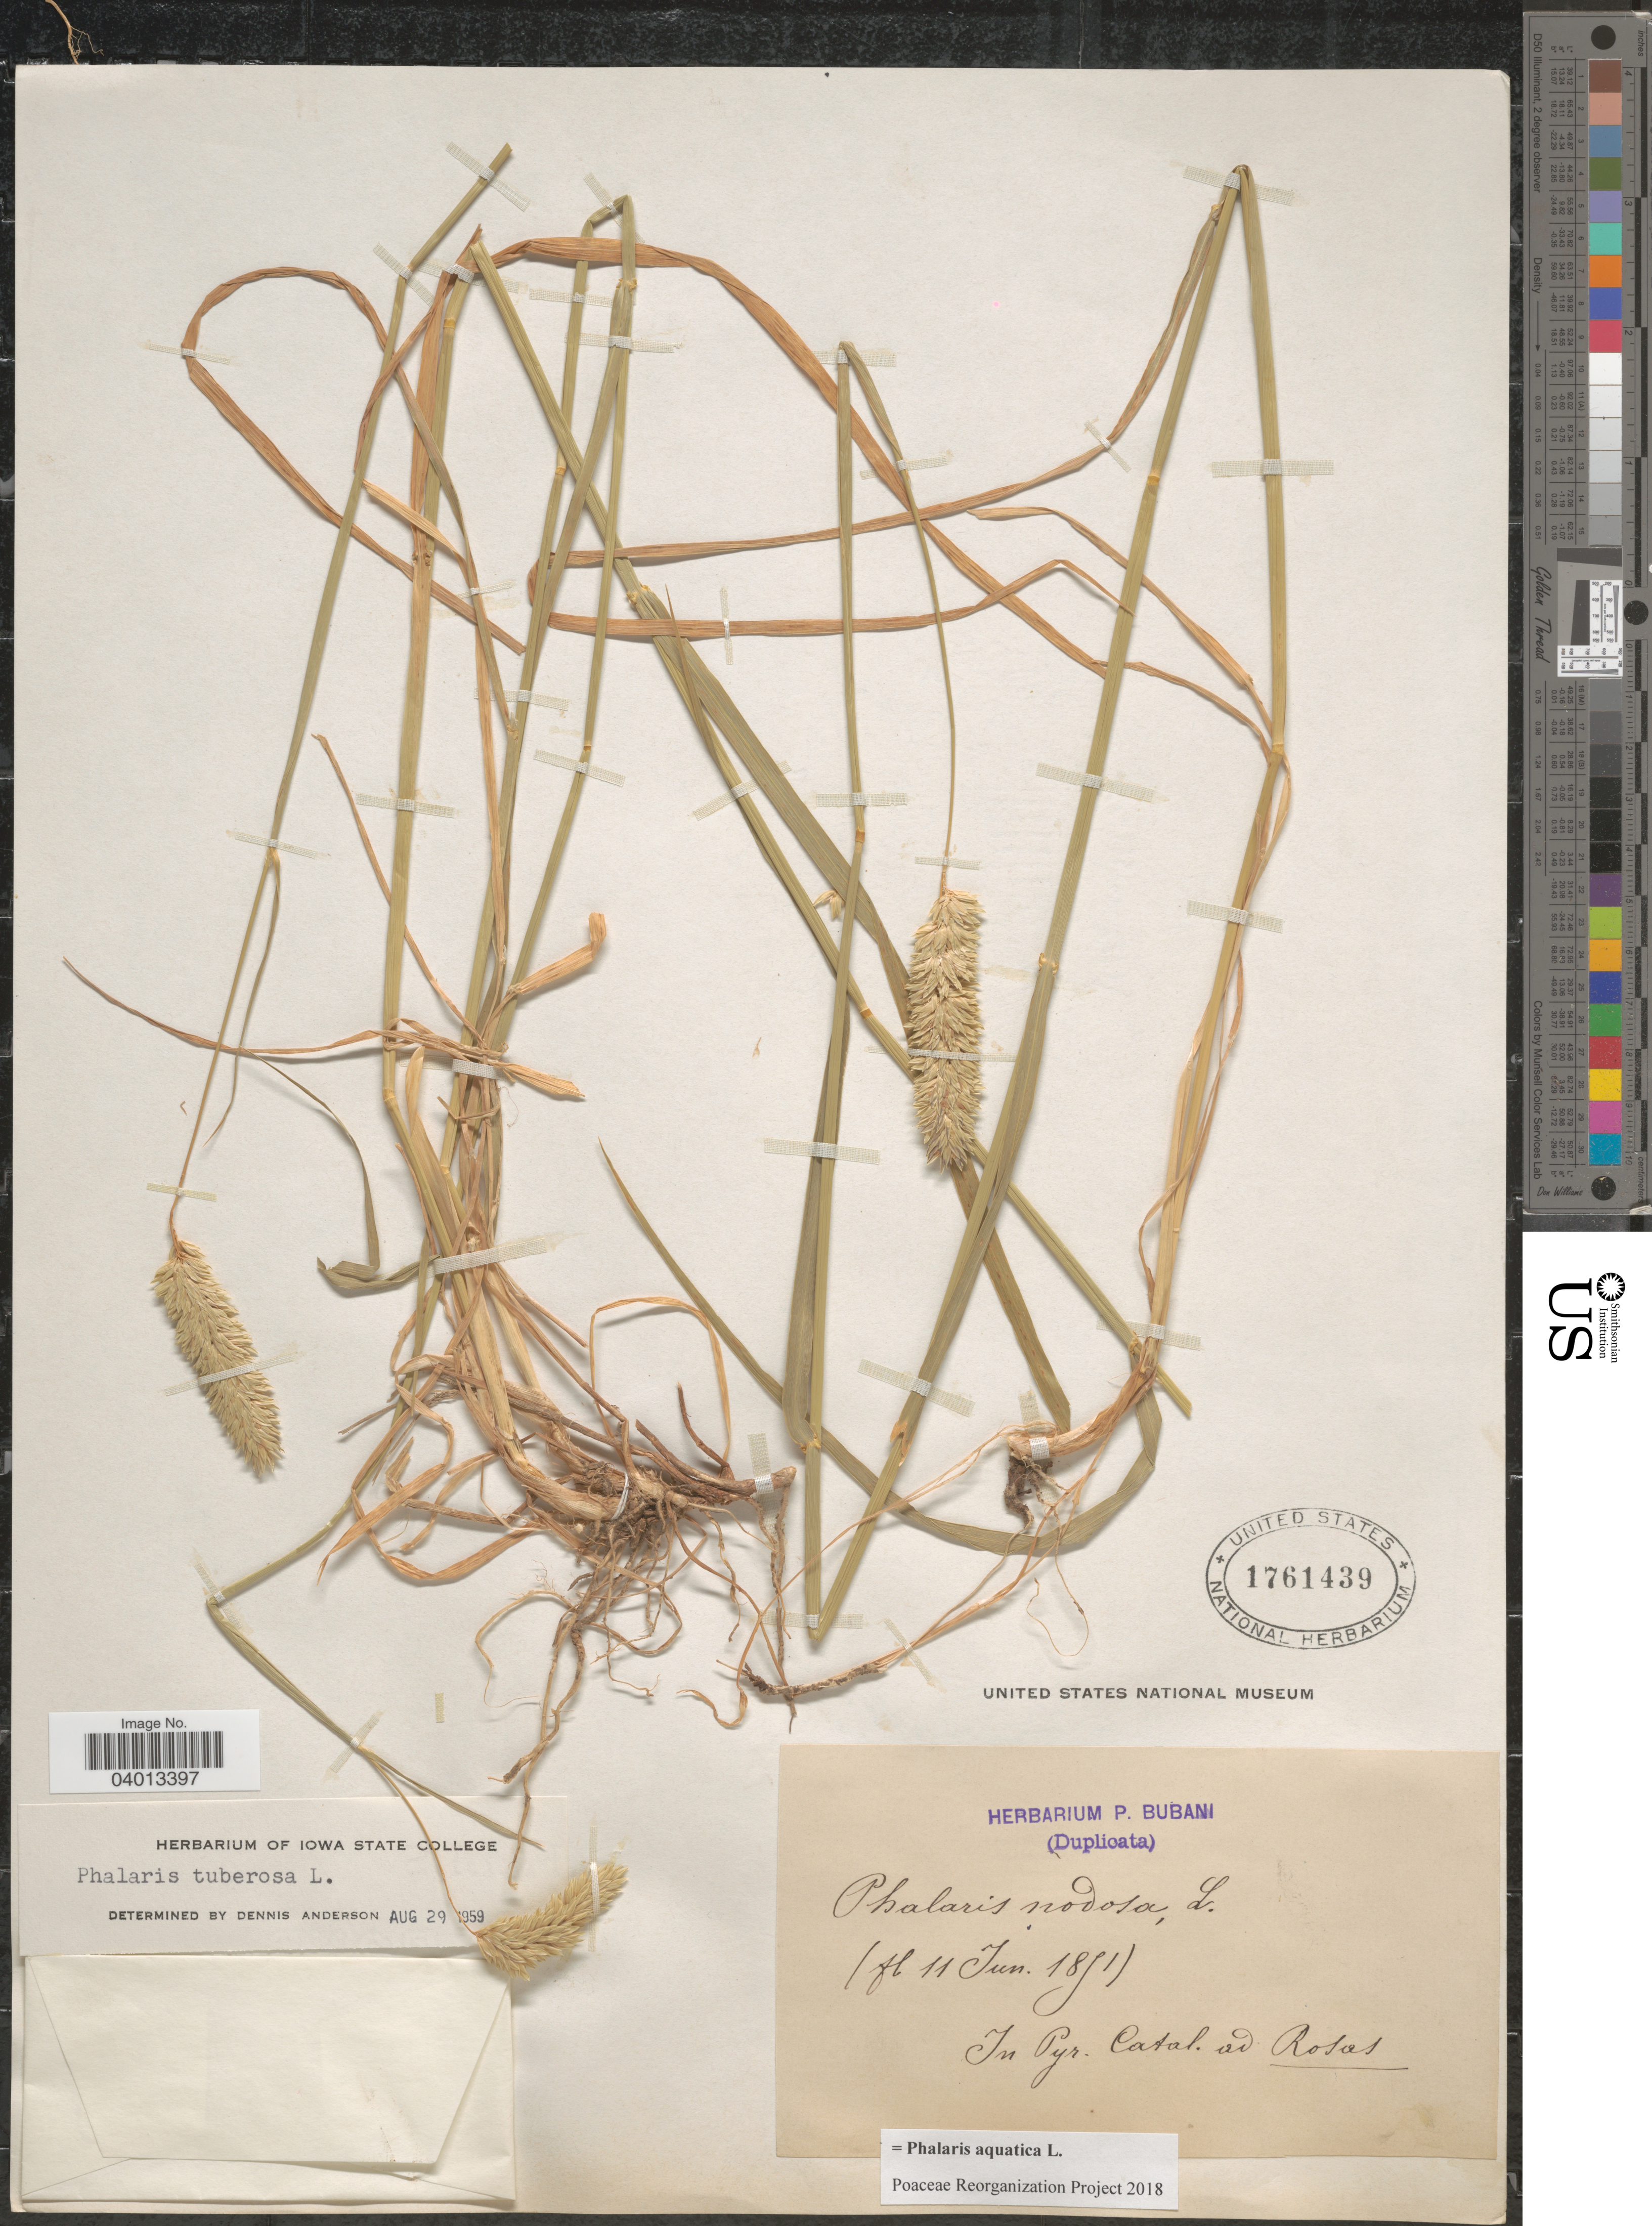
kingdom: Plantae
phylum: Tracheophyta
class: Liliopsida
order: Poales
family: Poaceae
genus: Phalaris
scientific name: Phalaris aquatica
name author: L.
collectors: ex herb. P. Bubani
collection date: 1851-06-11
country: Spain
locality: In Pyr. Catal. ad Rosas.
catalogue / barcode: US 1761439